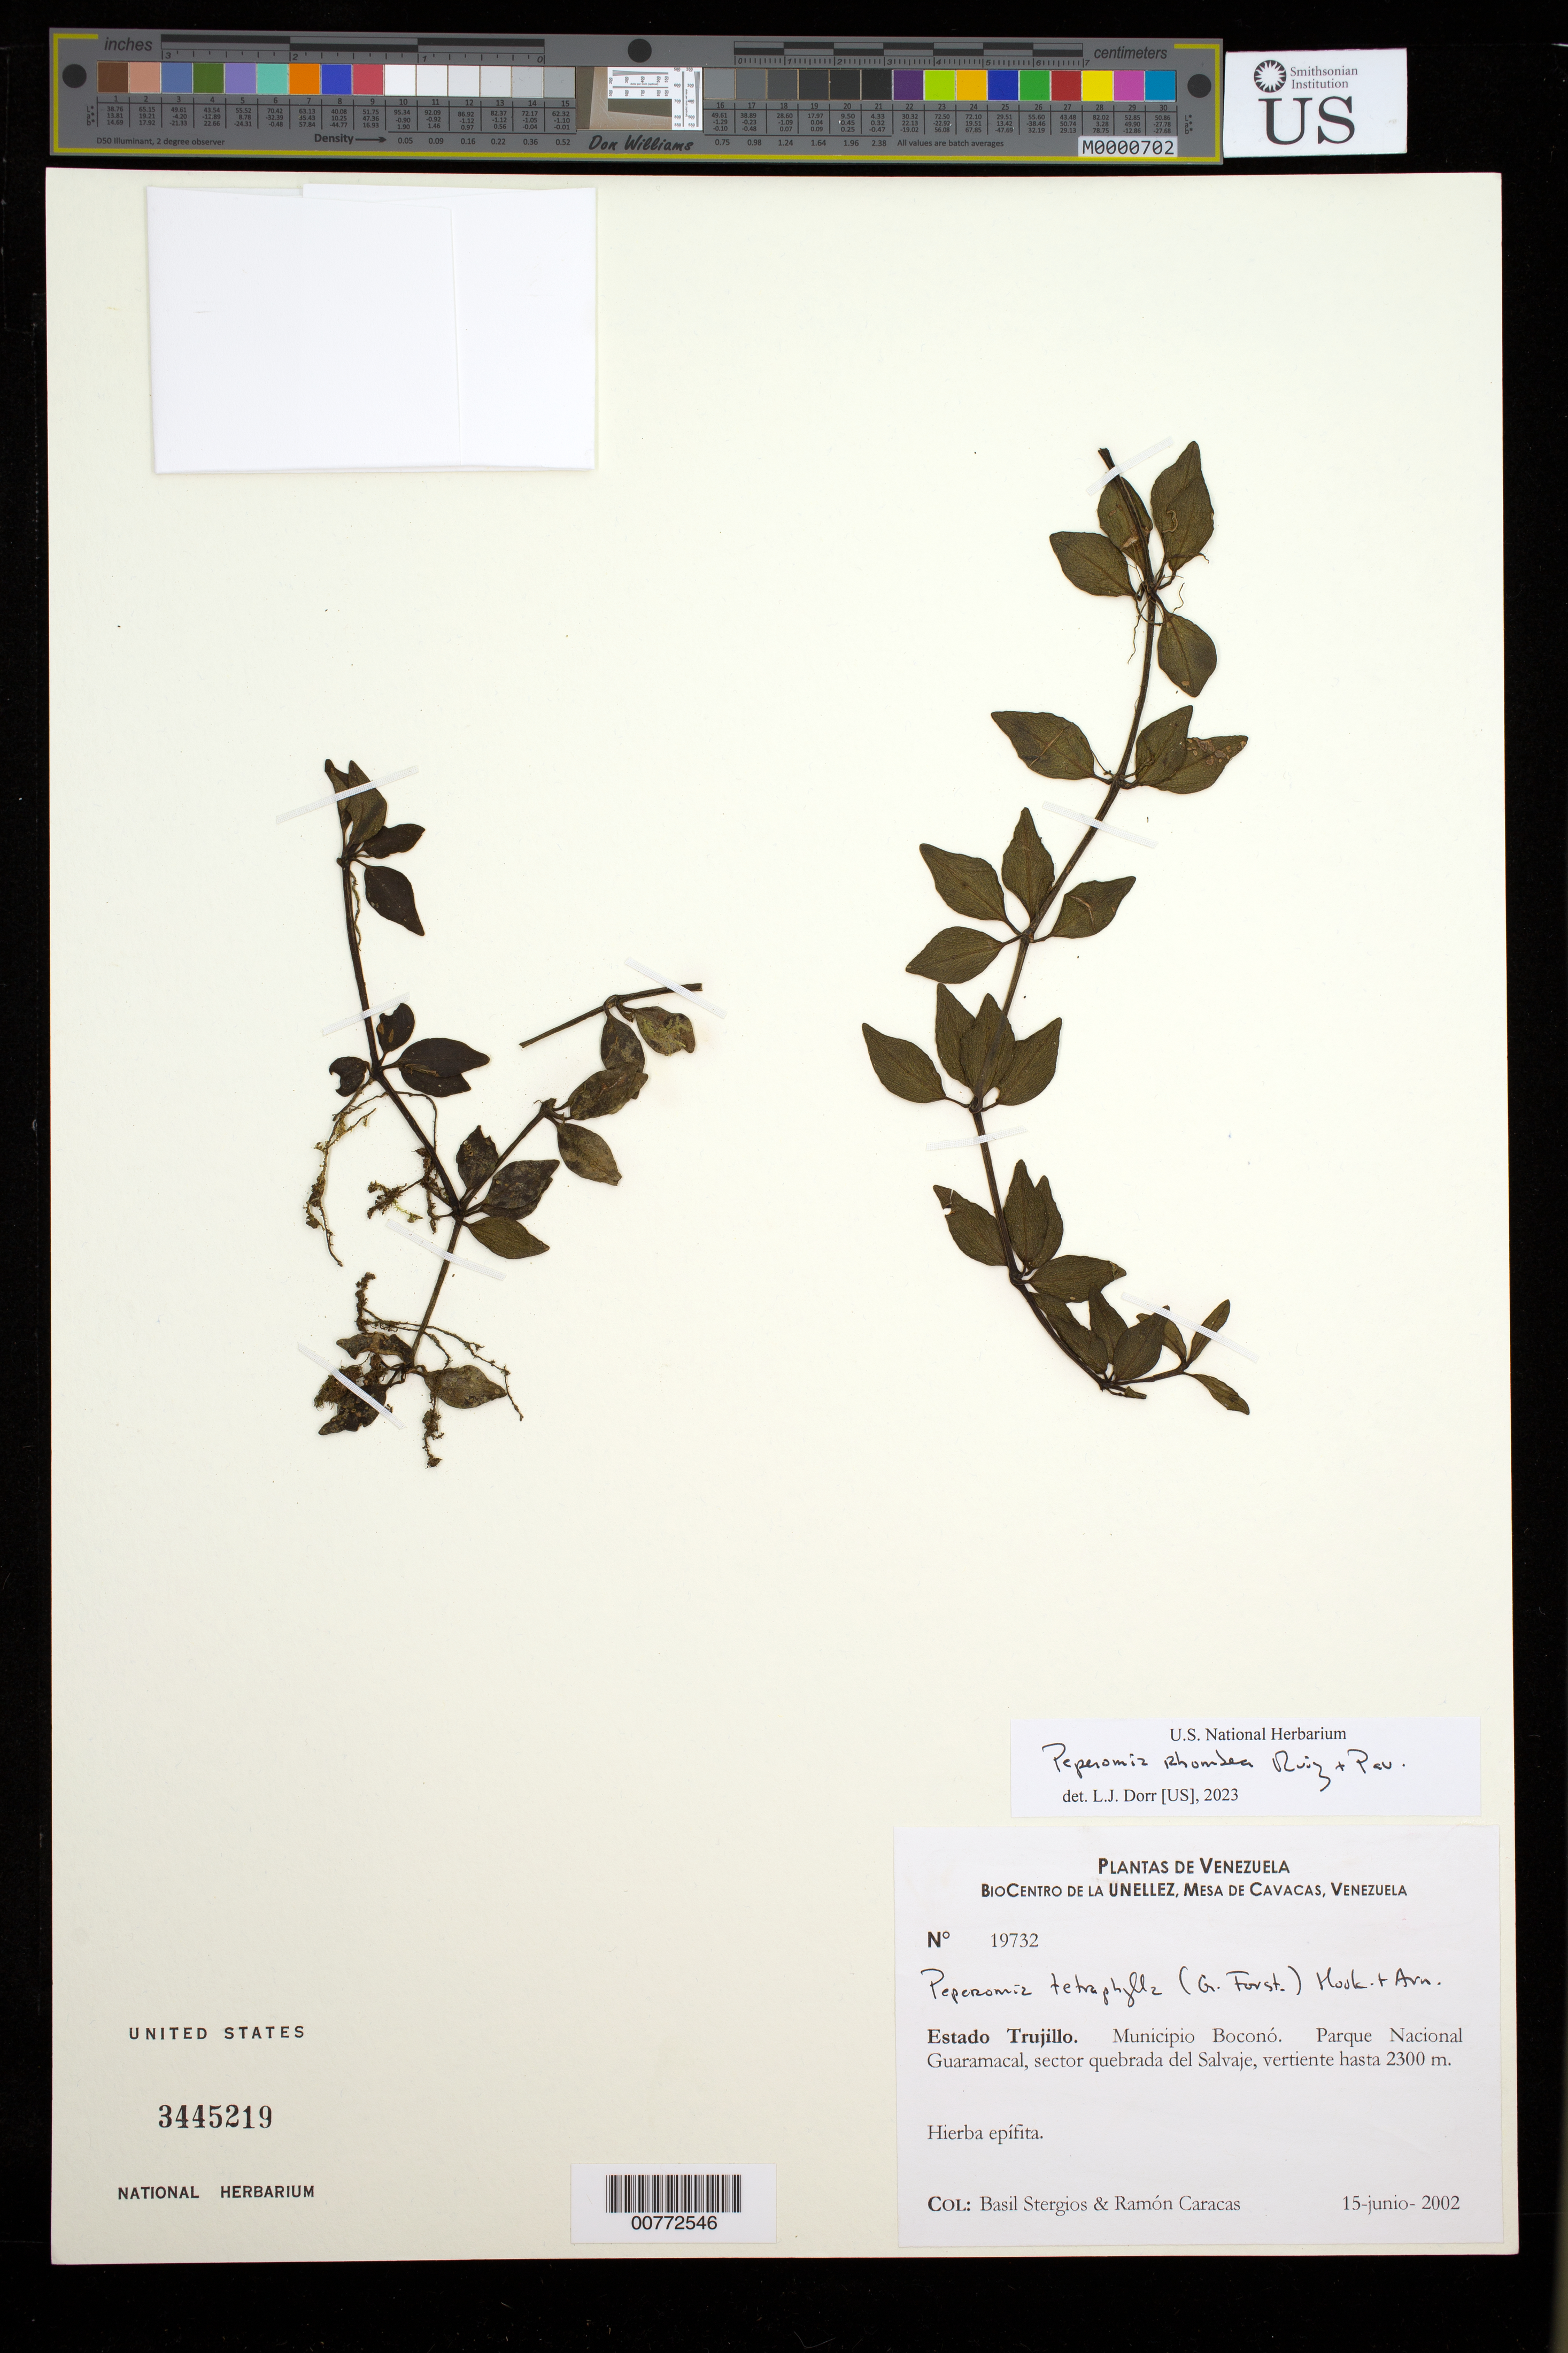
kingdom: Plantae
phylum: Tracheophyta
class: Magnoliopsida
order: Piperales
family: Piperaceae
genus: Peperomia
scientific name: Peperomia rhombea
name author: Ruiz & Pav.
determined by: Dorr, L. J., (BOT), Smithsonian Institution - National Museum of Natural History (UNITED STATES)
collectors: B. G. Stergios & R. Caracas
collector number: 19732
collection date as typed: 15 Jun 2002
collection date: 2002-06-15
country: Venezuela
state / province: Trujillo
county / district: Boconó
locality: Parque Nacional Guaramacal, sector quebrada del Salvaje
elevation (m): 2300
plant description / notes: PORT, US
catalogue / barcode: US 3445219